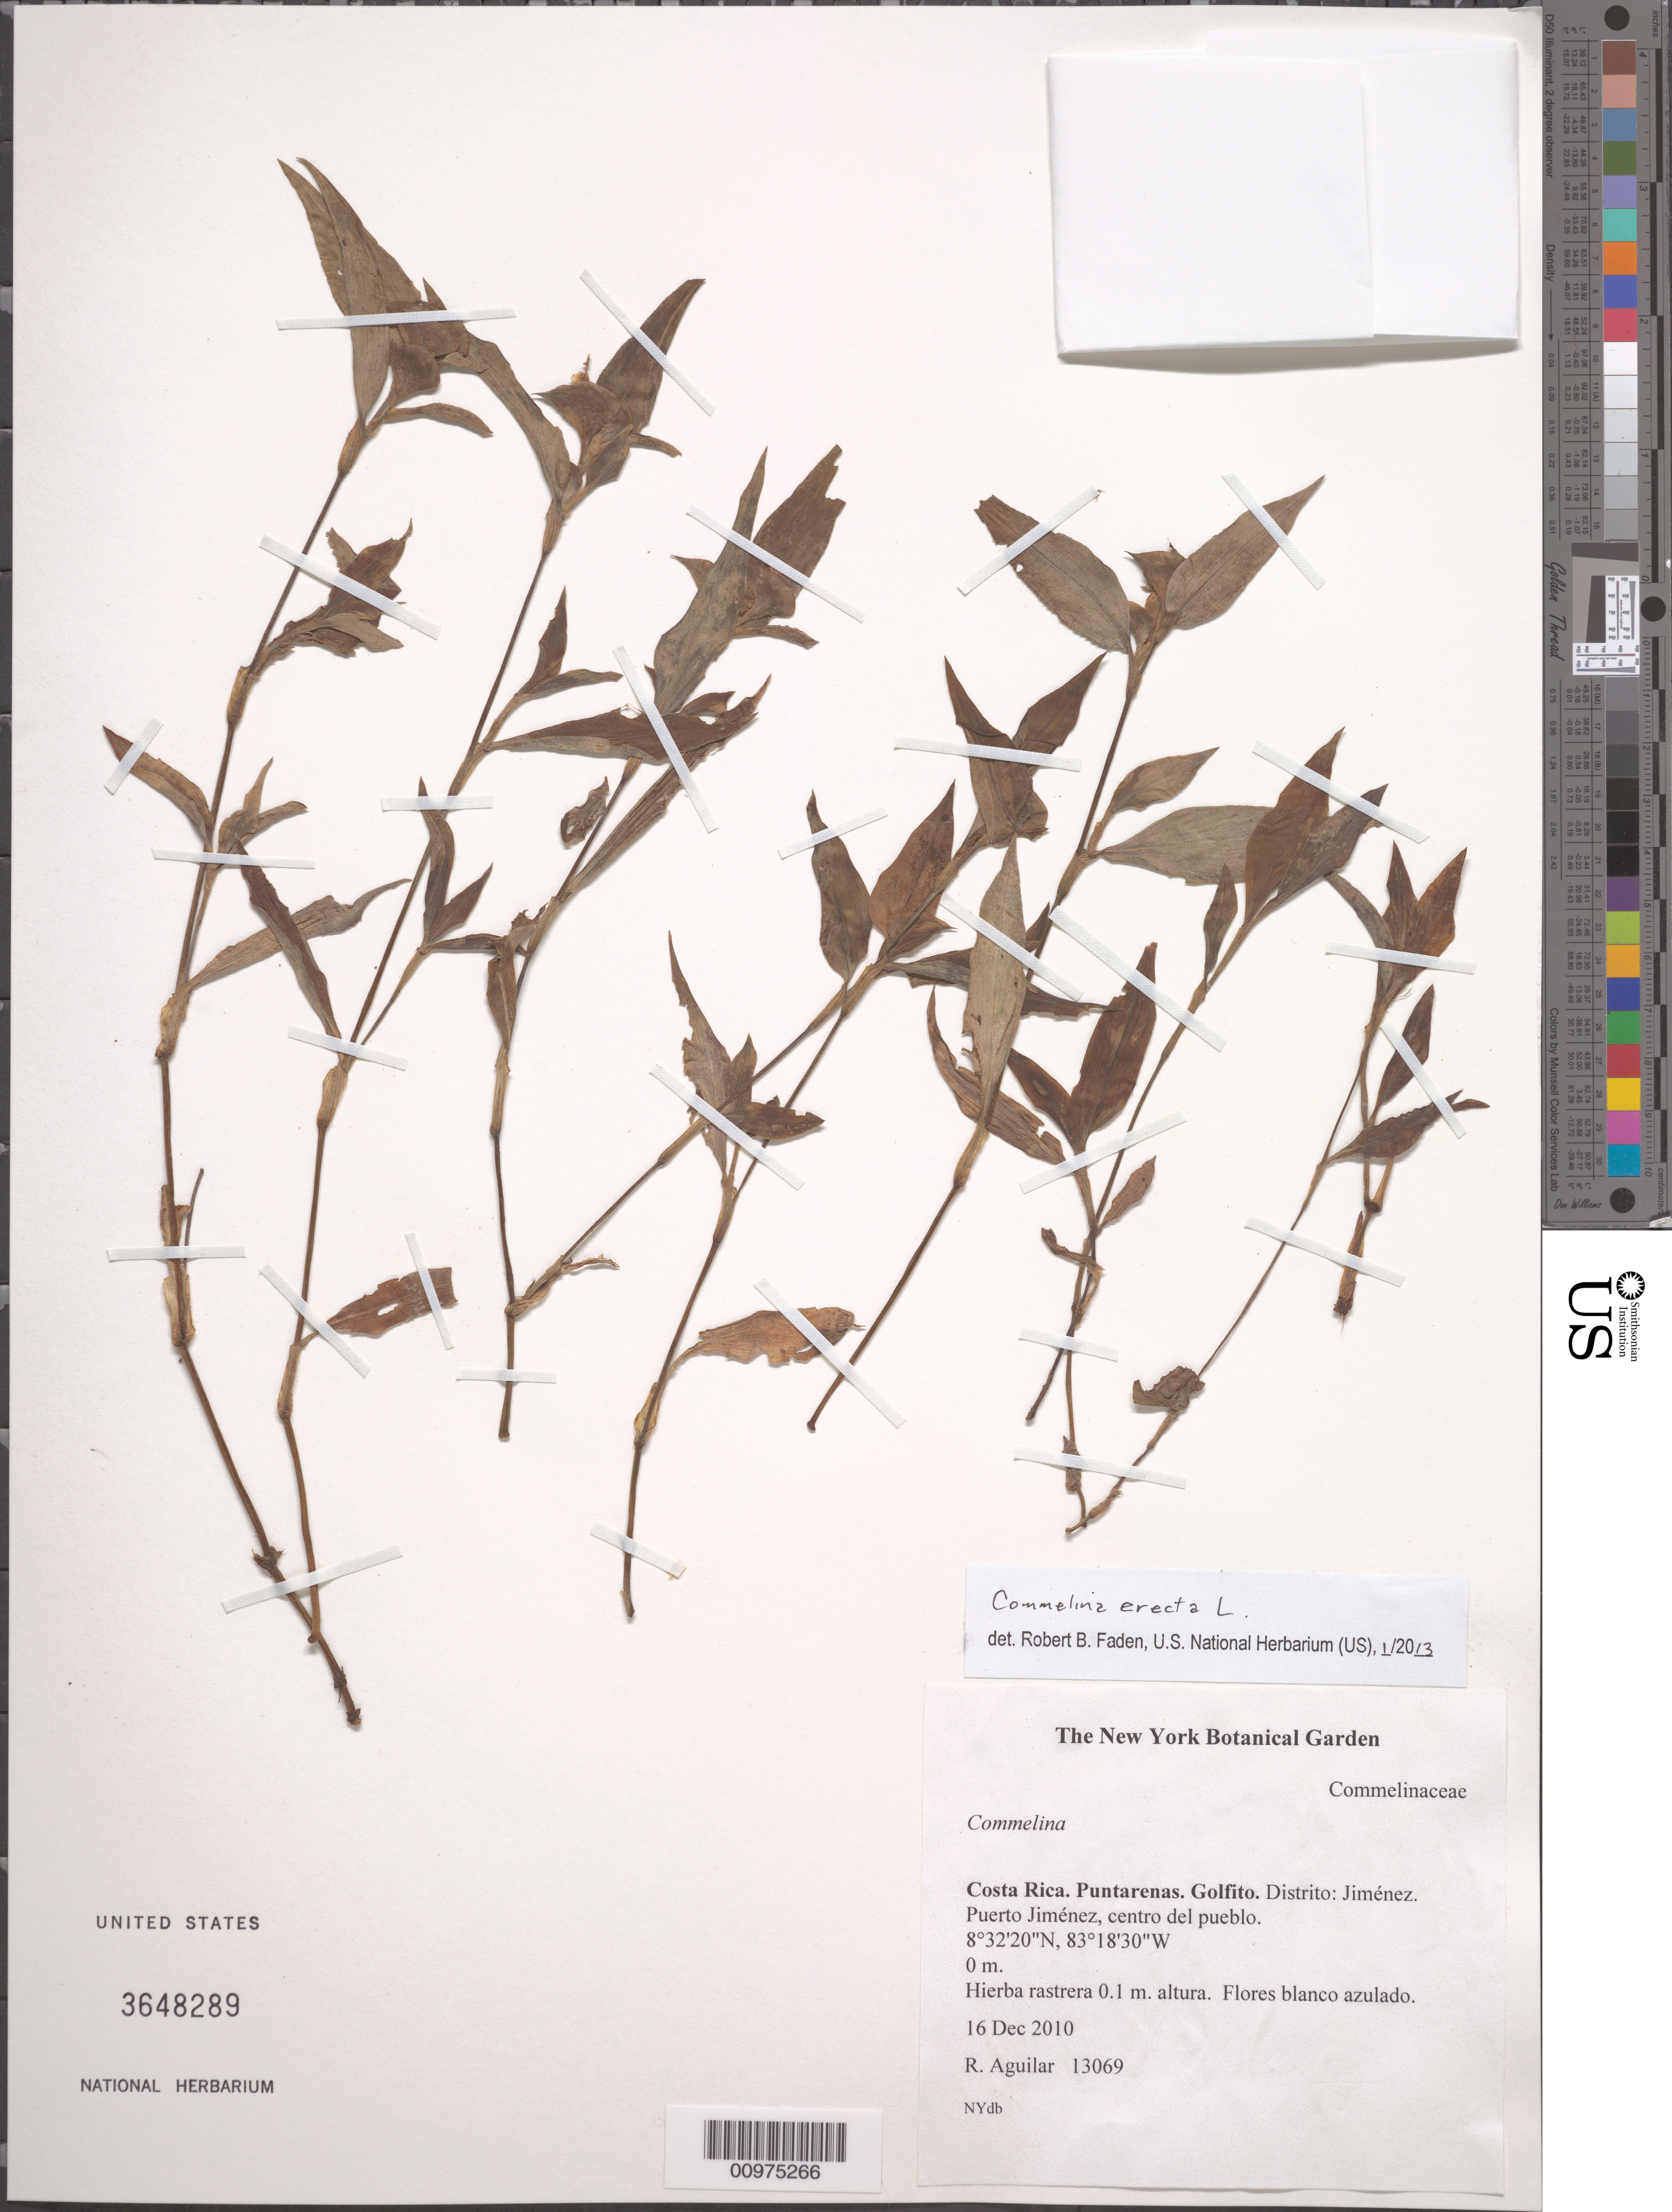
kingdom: Plantae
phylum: Tracheophyta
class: Liliopsida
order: Commelinales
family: Commelinaceae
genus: Commelina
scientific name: Commelina erecta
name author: L.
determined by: Faden, Robert B., (US), Smithsonian Institution - National Museum of Natural History (UNITED STATES)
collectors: R. Aguilar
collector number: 13069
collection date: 2010-12-16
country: Costa Rica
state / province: Puntarenas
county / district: Golfito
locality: Puerto Jiménez, centro del pueblo.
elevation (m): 0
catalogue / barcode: US 3648289